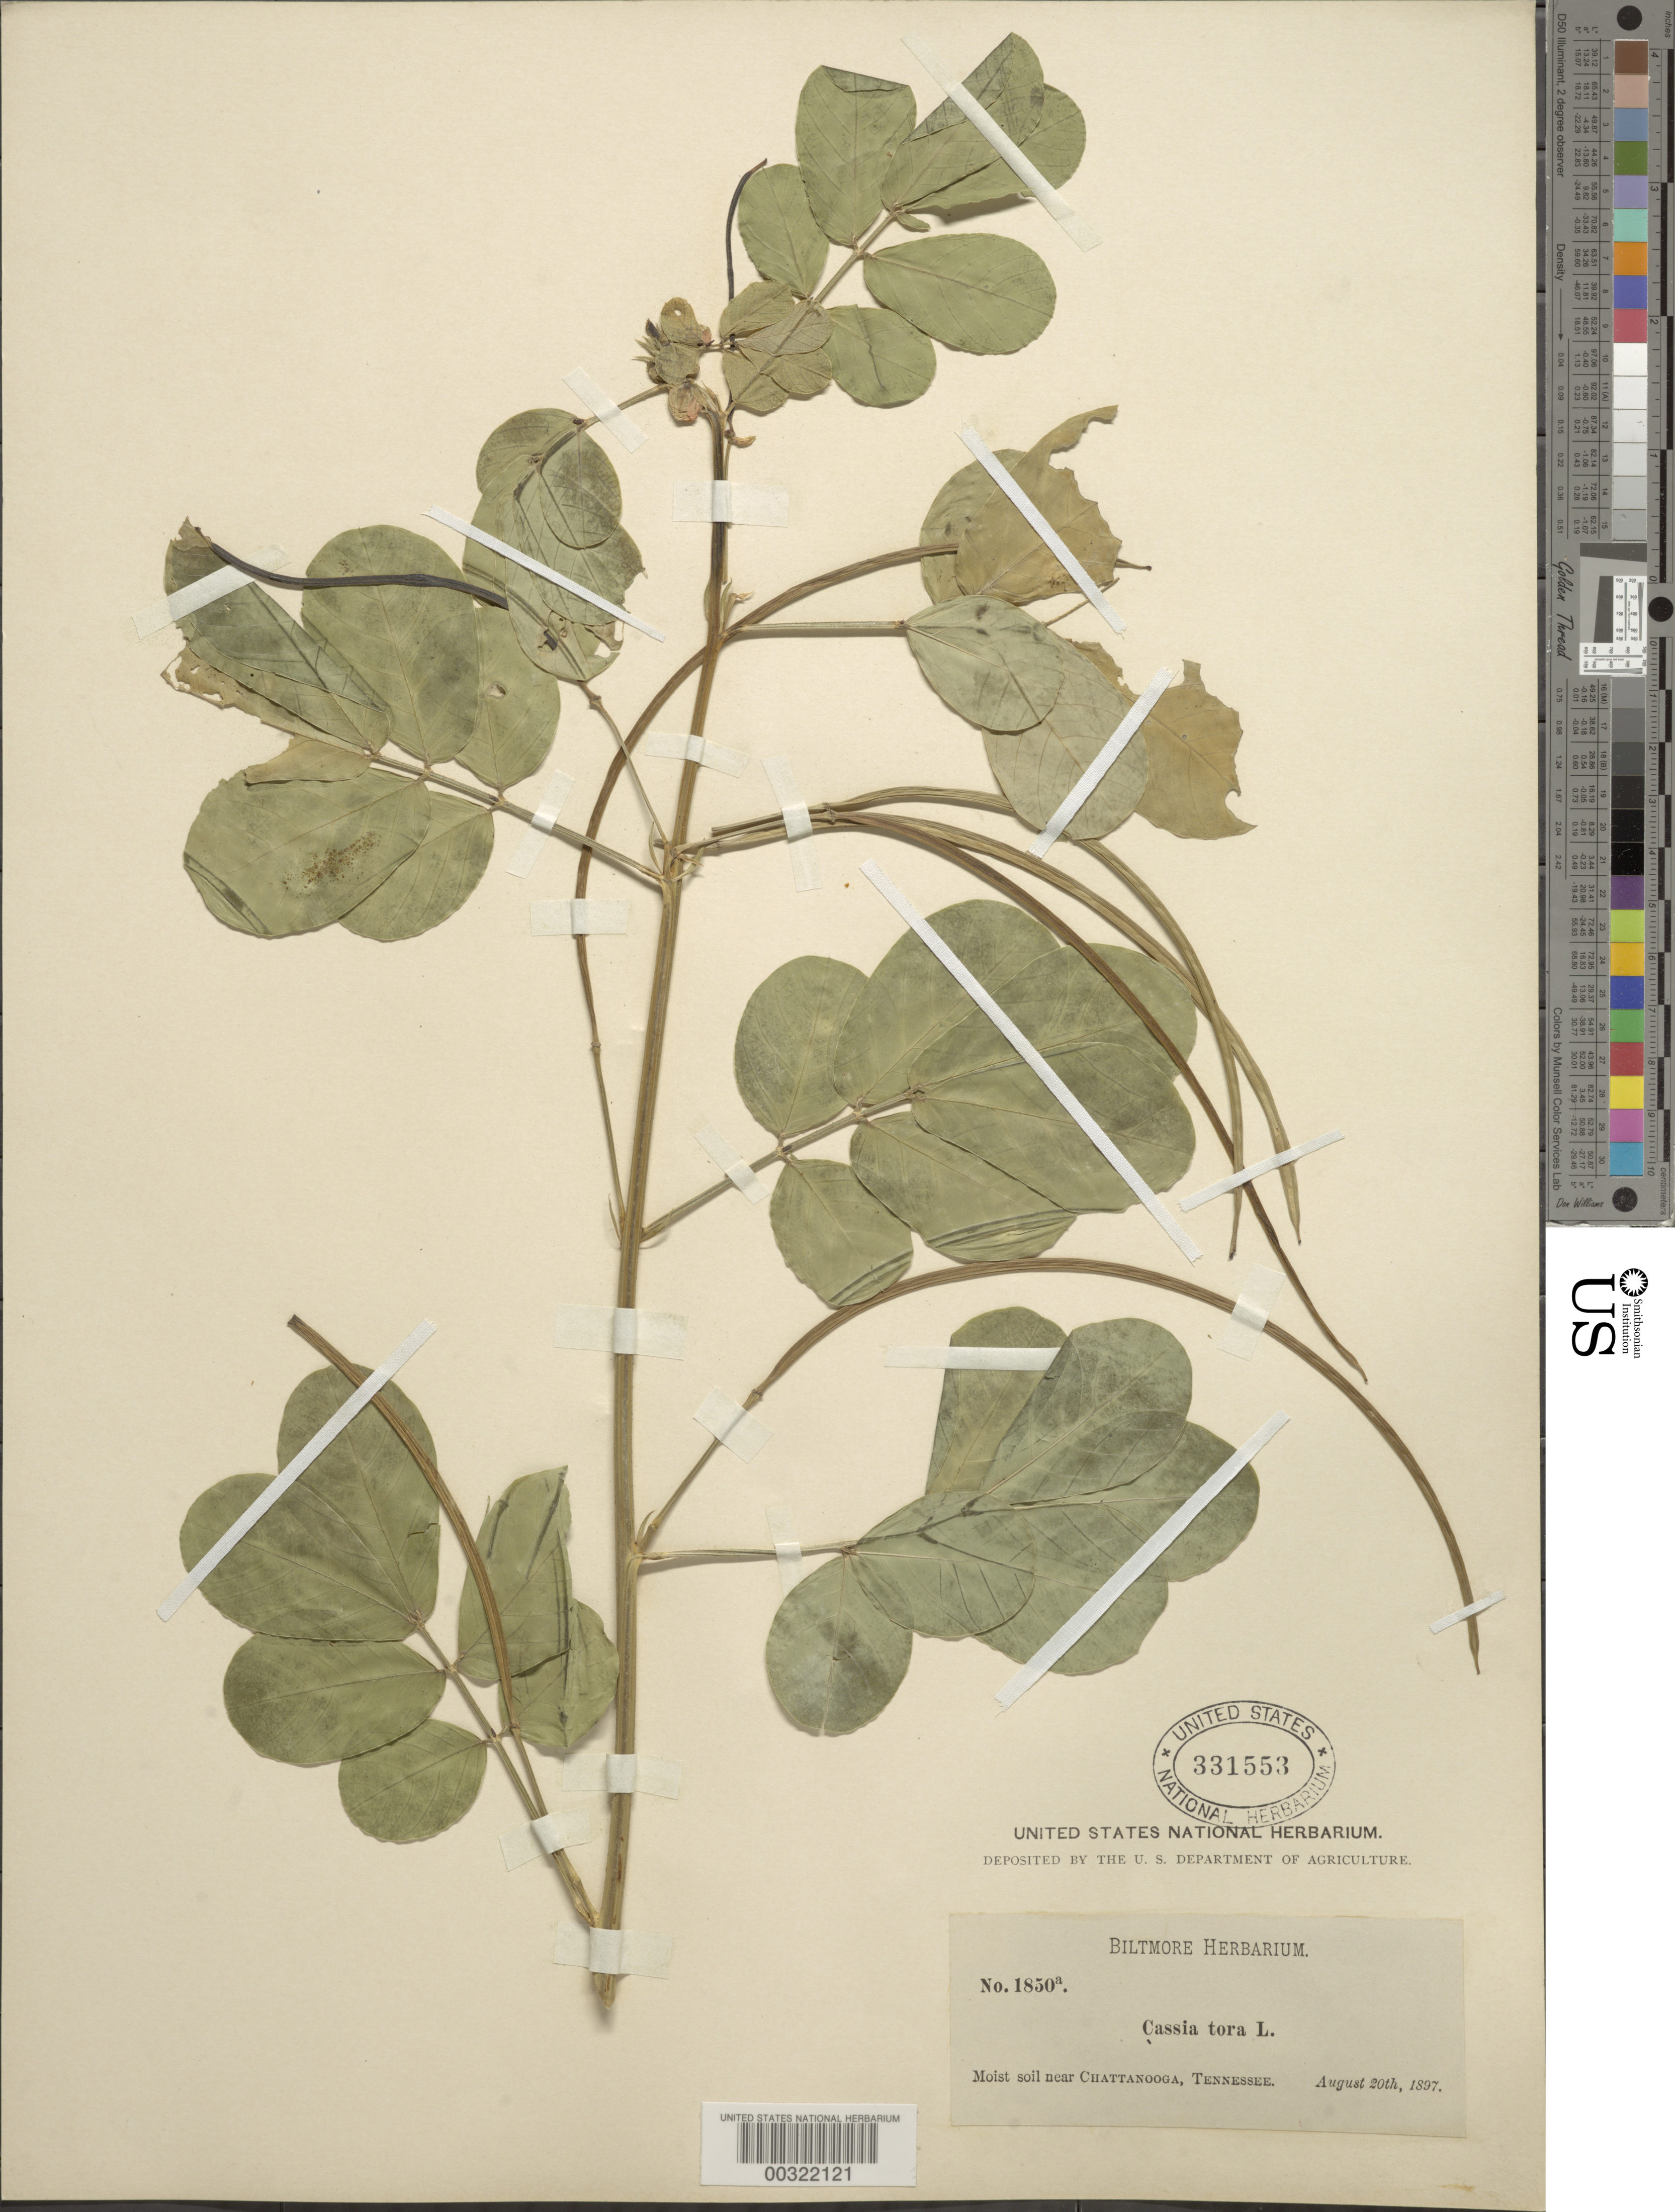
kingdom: Plantae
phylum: Tracheophyta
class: Magnoliopsida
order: Fabales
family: Fabaceae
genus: Senna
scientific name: Senna obtusifolia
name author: (L.) H.S. Irwin & Barneby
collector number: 1850a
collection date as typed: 20 Aug 1897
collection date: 1897-08-20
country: United States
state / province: Tennessee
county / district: Hamilton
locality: Near chattanooga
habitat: Moist soil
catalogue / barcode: US 331553